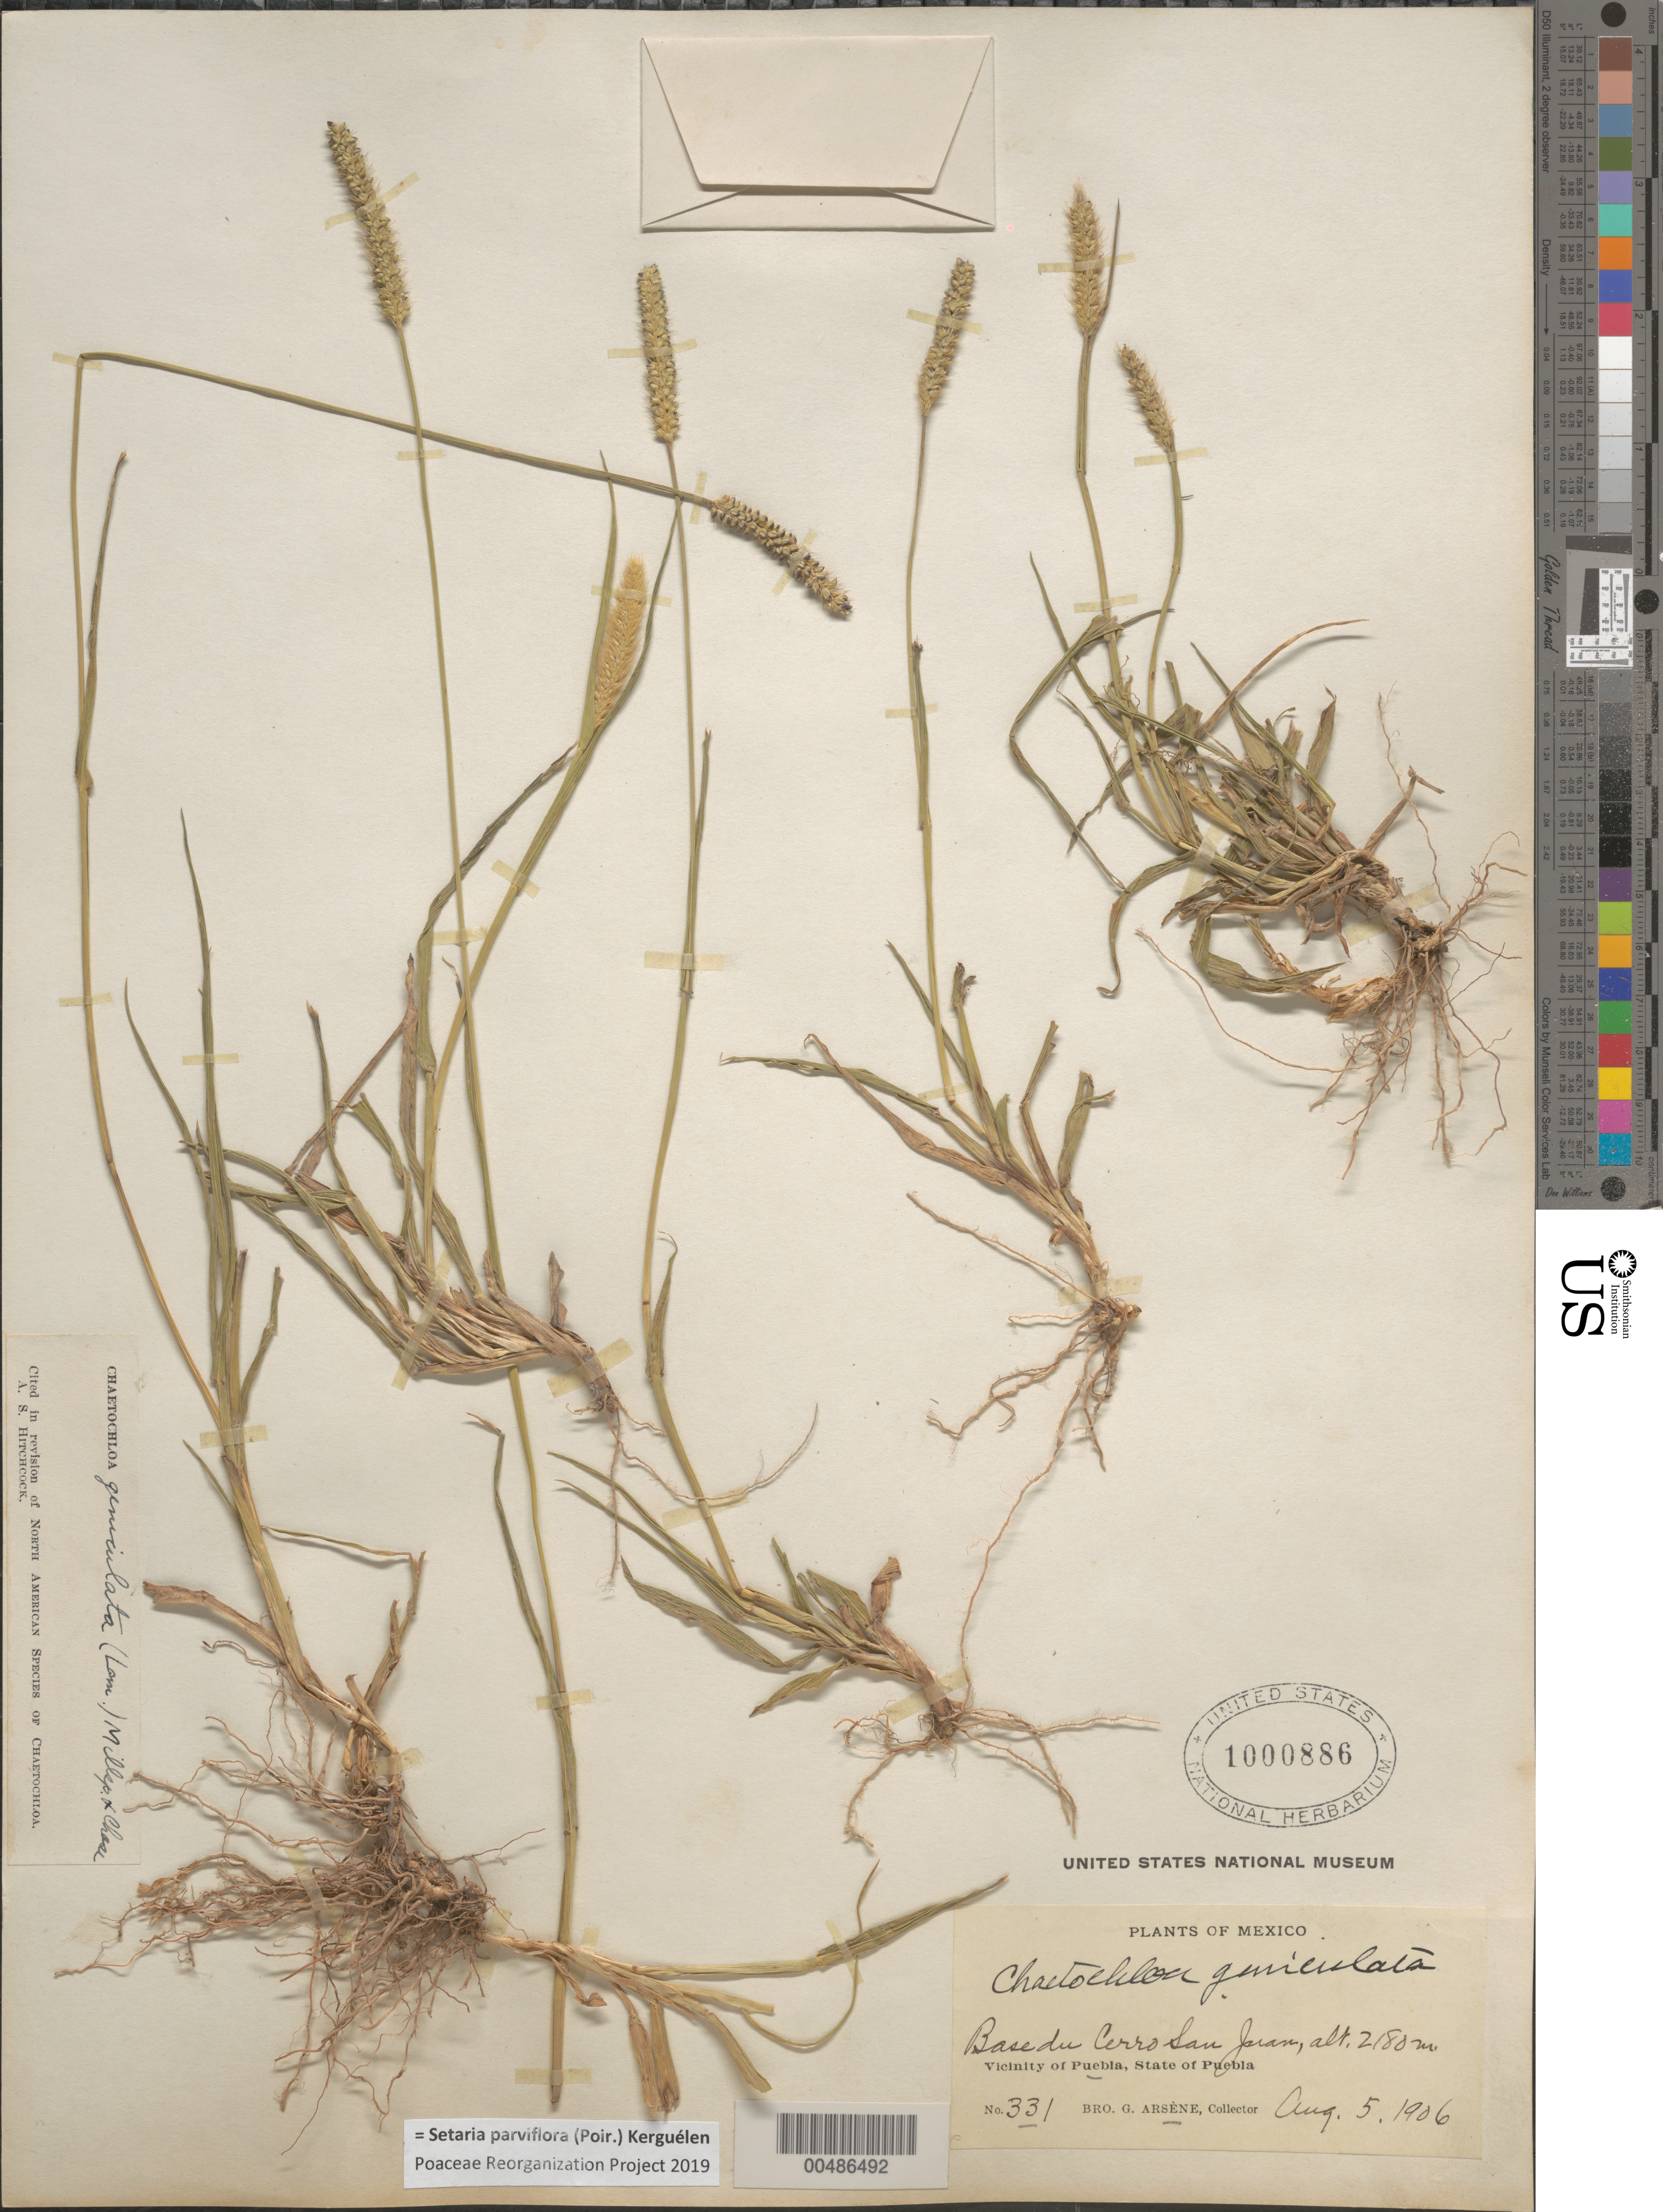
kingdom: Plantae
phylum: Tracheophyta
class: Liliopsida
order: Poales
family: Poaceae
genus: Setaria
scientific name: Setaria parviflora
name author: (Poir.) Kerguélen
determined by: Poaceae Reorganization Project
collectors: Bro. G. Arsène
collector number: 331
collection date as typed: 5 Aug 1906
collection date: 1906-08-05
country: Mexico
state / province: Puebla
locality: Base of Cerro San Juan, vicinity of Puebla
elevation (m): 2180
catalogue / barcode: US 1000886